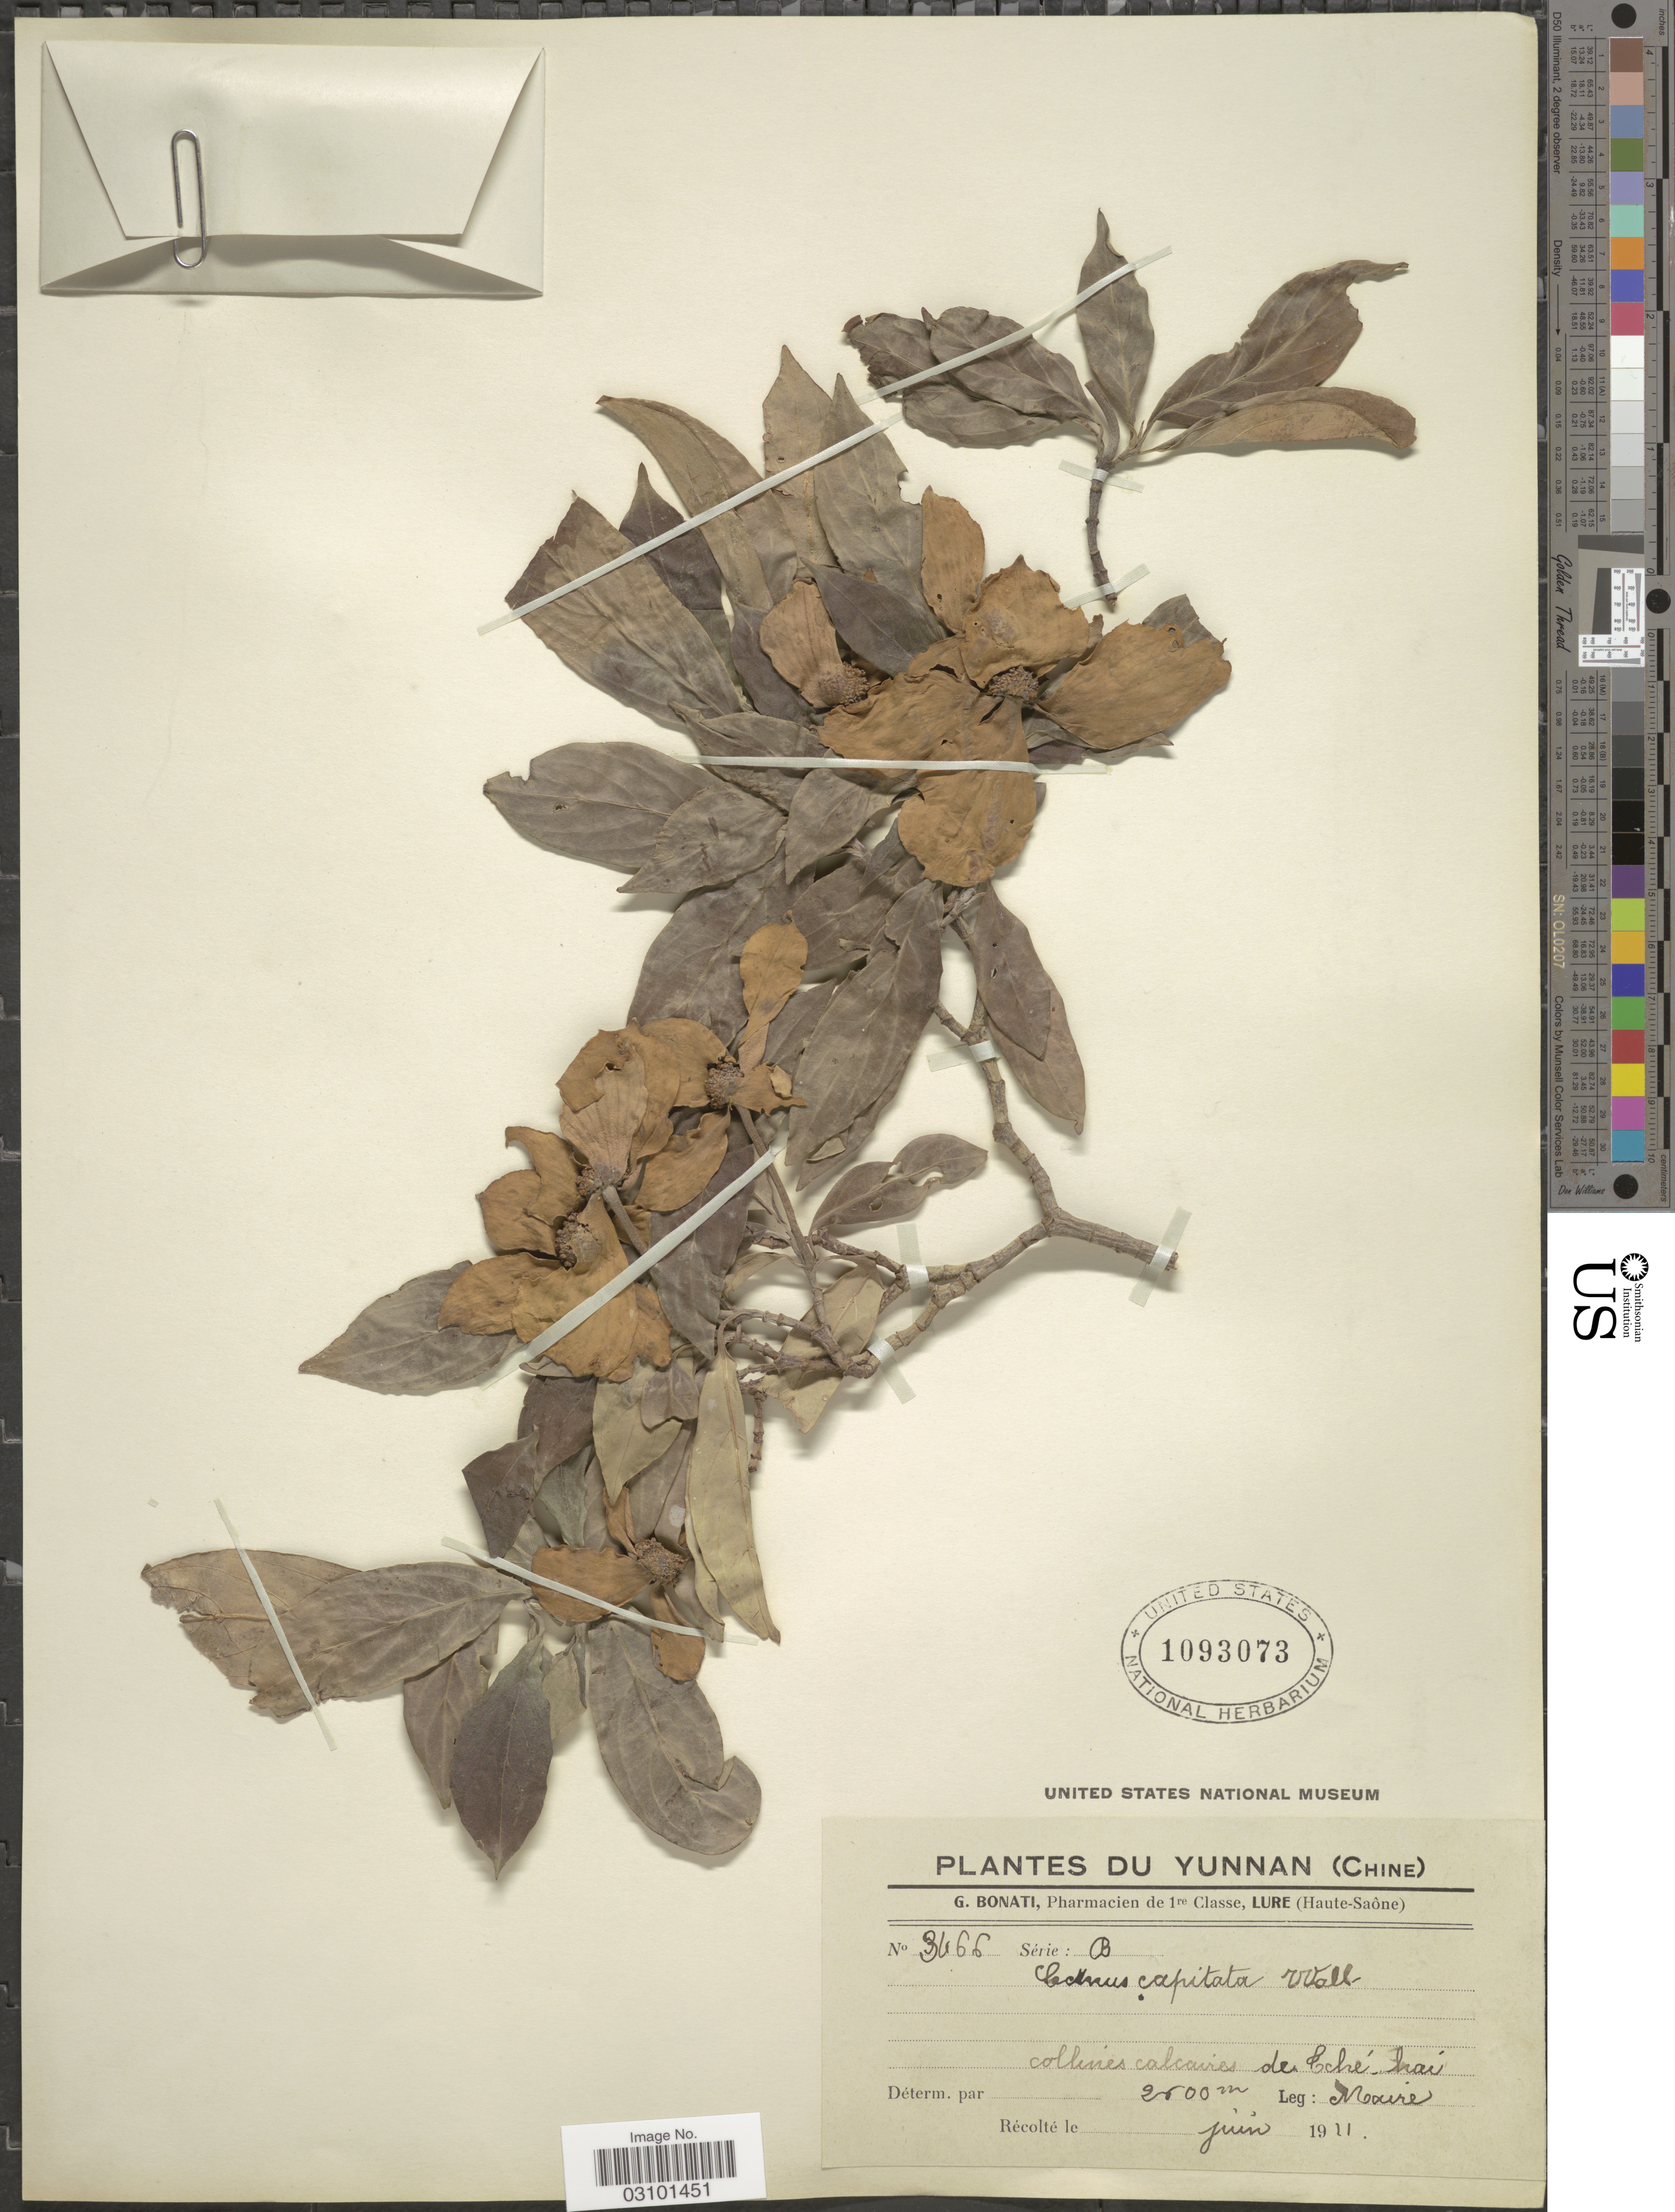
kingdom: Plantae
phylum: Tracheophyta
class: Magnoliopsida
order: Cornales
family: Cornaceae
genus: Cornus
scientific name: Cornus capitata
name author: Wall.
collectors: Maire, --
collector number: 3466*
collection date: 1911-06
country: China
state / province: Yunnan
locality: Collines calcaires de Eché-hai.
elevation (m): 2600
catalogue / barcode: US 1093073